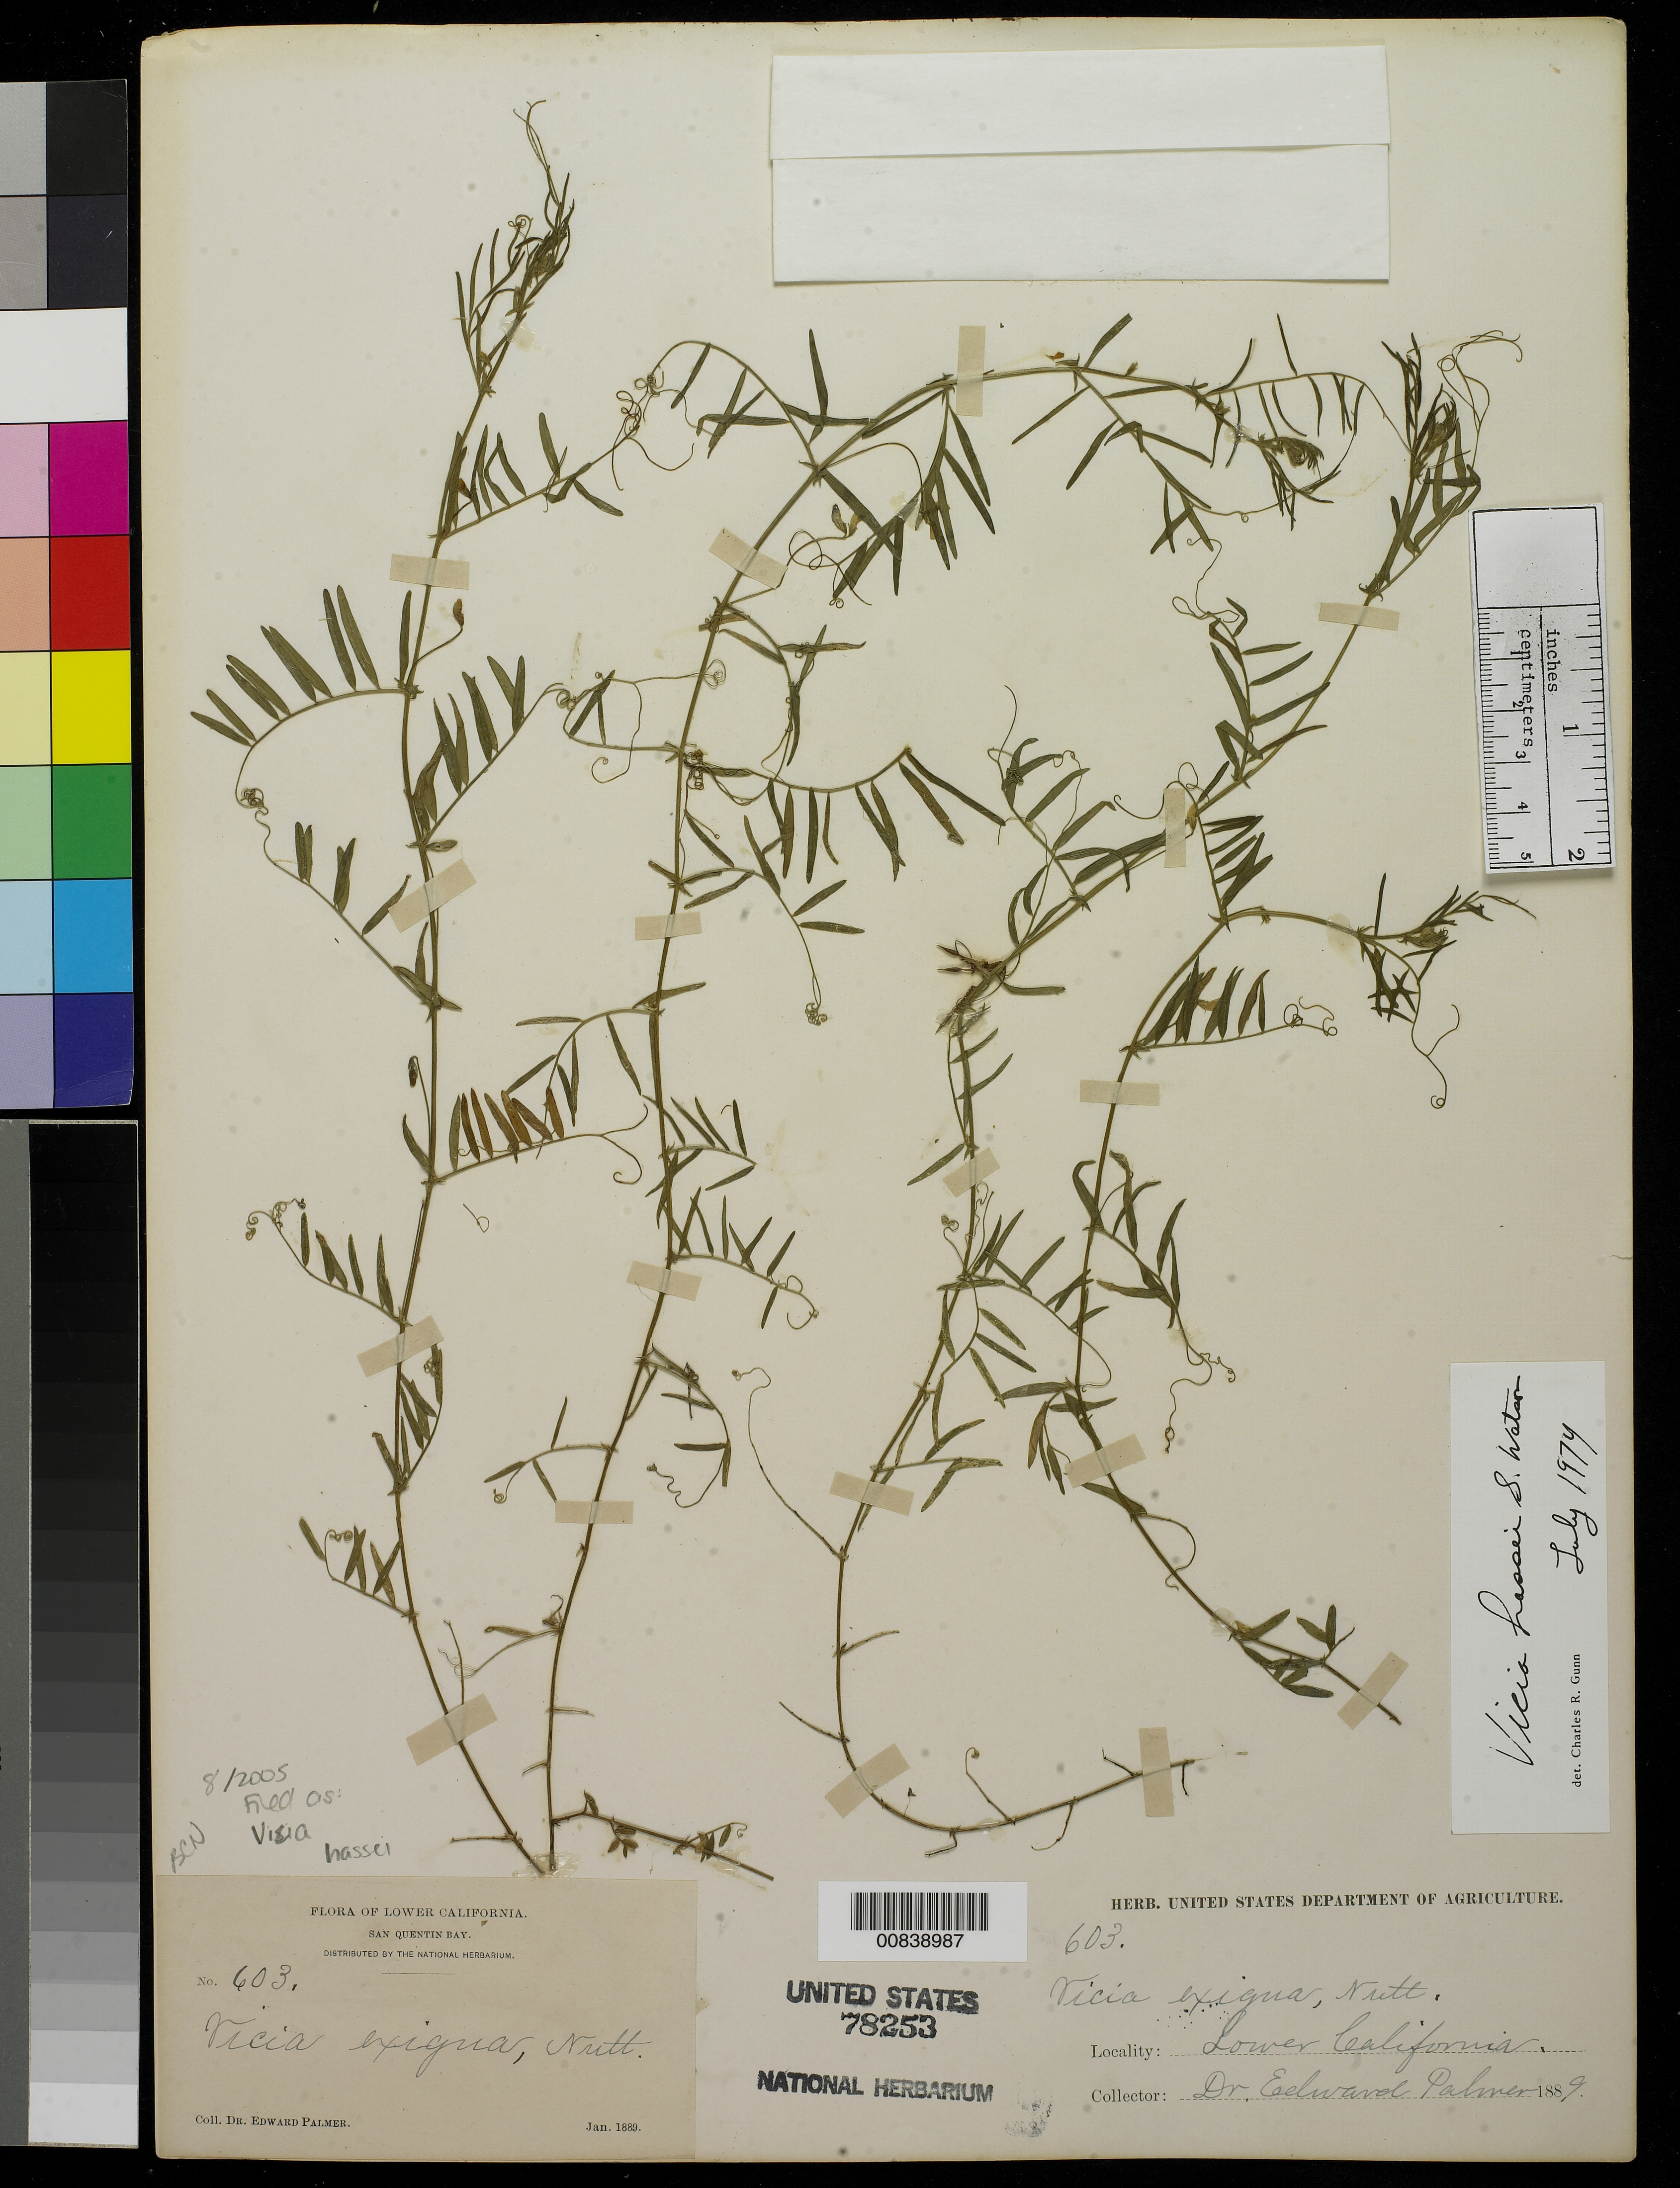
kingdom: Plantae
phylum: Tracheophyta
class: Magnoliopsida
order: Fabales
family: Fabaceae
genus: Vicia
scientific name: Vicia hassei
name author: S. Watson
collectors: E. Palmer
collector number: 603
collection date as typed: Jan 1889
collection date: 1889-01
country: Mexico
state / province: Baja California Norte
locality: San Quentin Bay, Baja California.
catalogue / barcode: US 78253